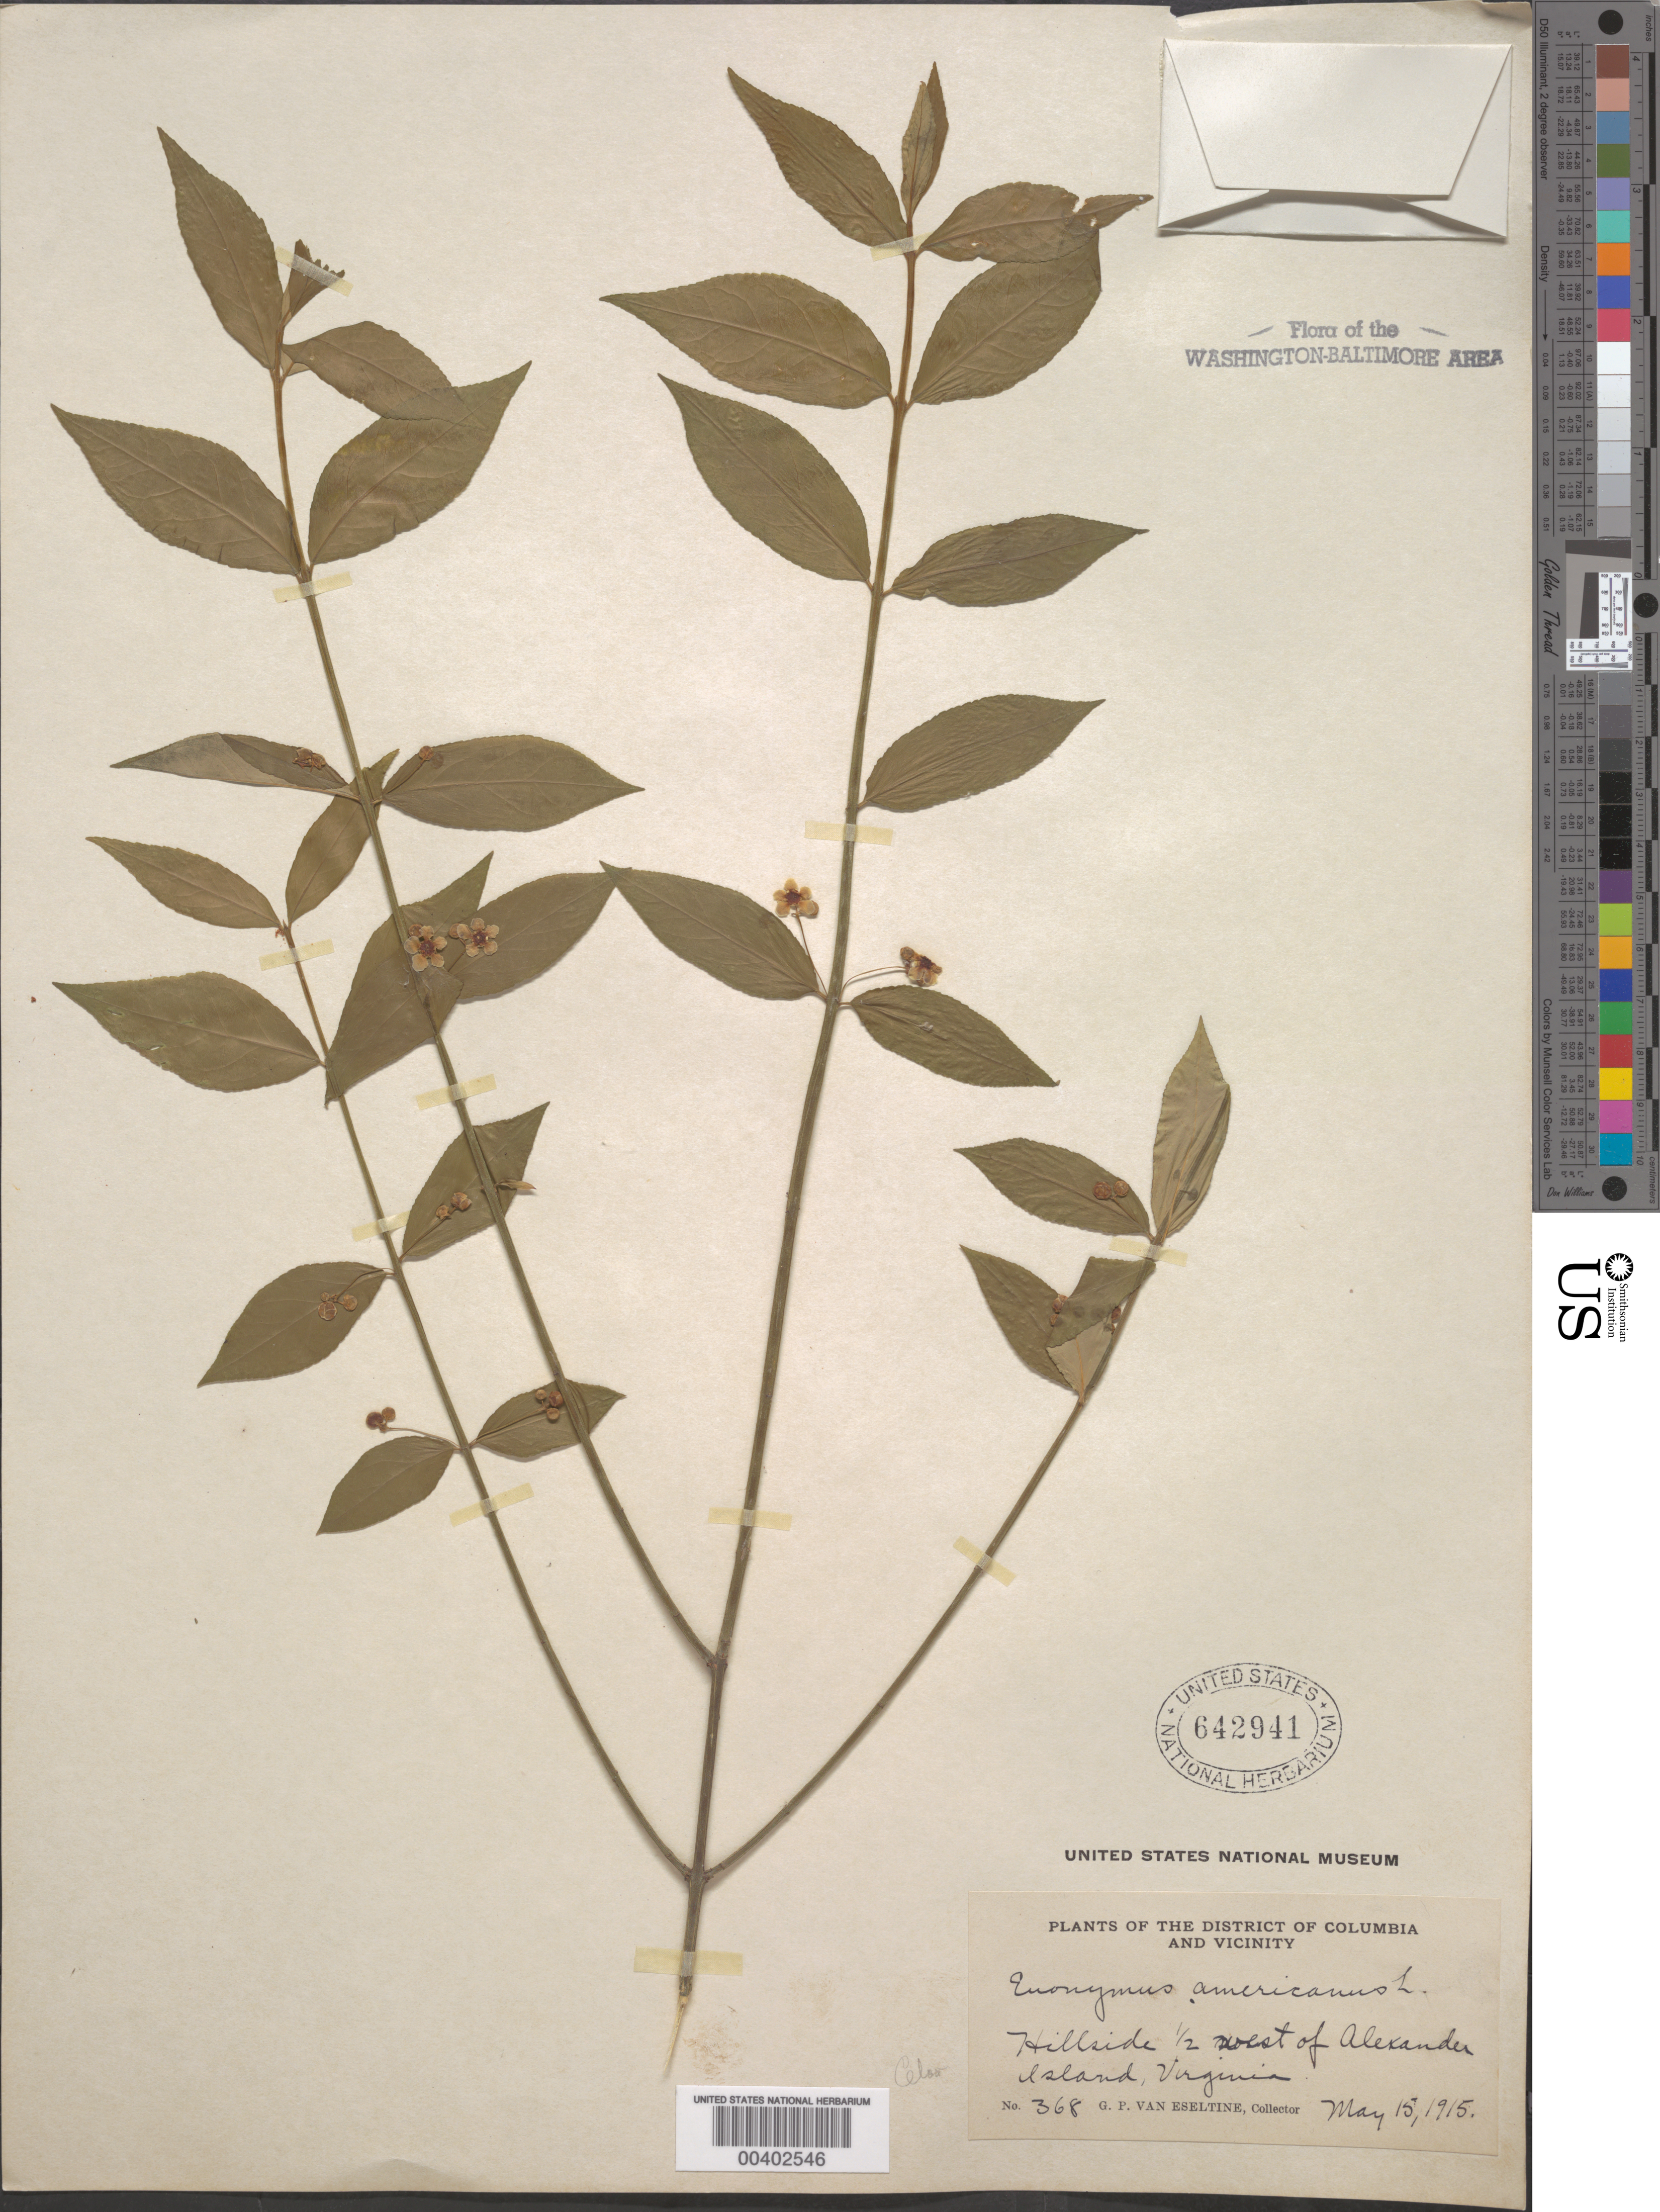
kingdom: Plantae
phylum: Tracheophyta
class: Magnoliopsida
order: Celastrales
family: Celastraceae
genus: Euonymus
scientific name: Euonymus americanus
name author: L.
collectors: G. P. Van Eseltine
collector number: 368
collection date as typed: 15 May 1915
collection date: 1915-05-15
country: United States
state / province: Virginia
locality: West of Alexandria Island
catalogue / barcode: US 642941